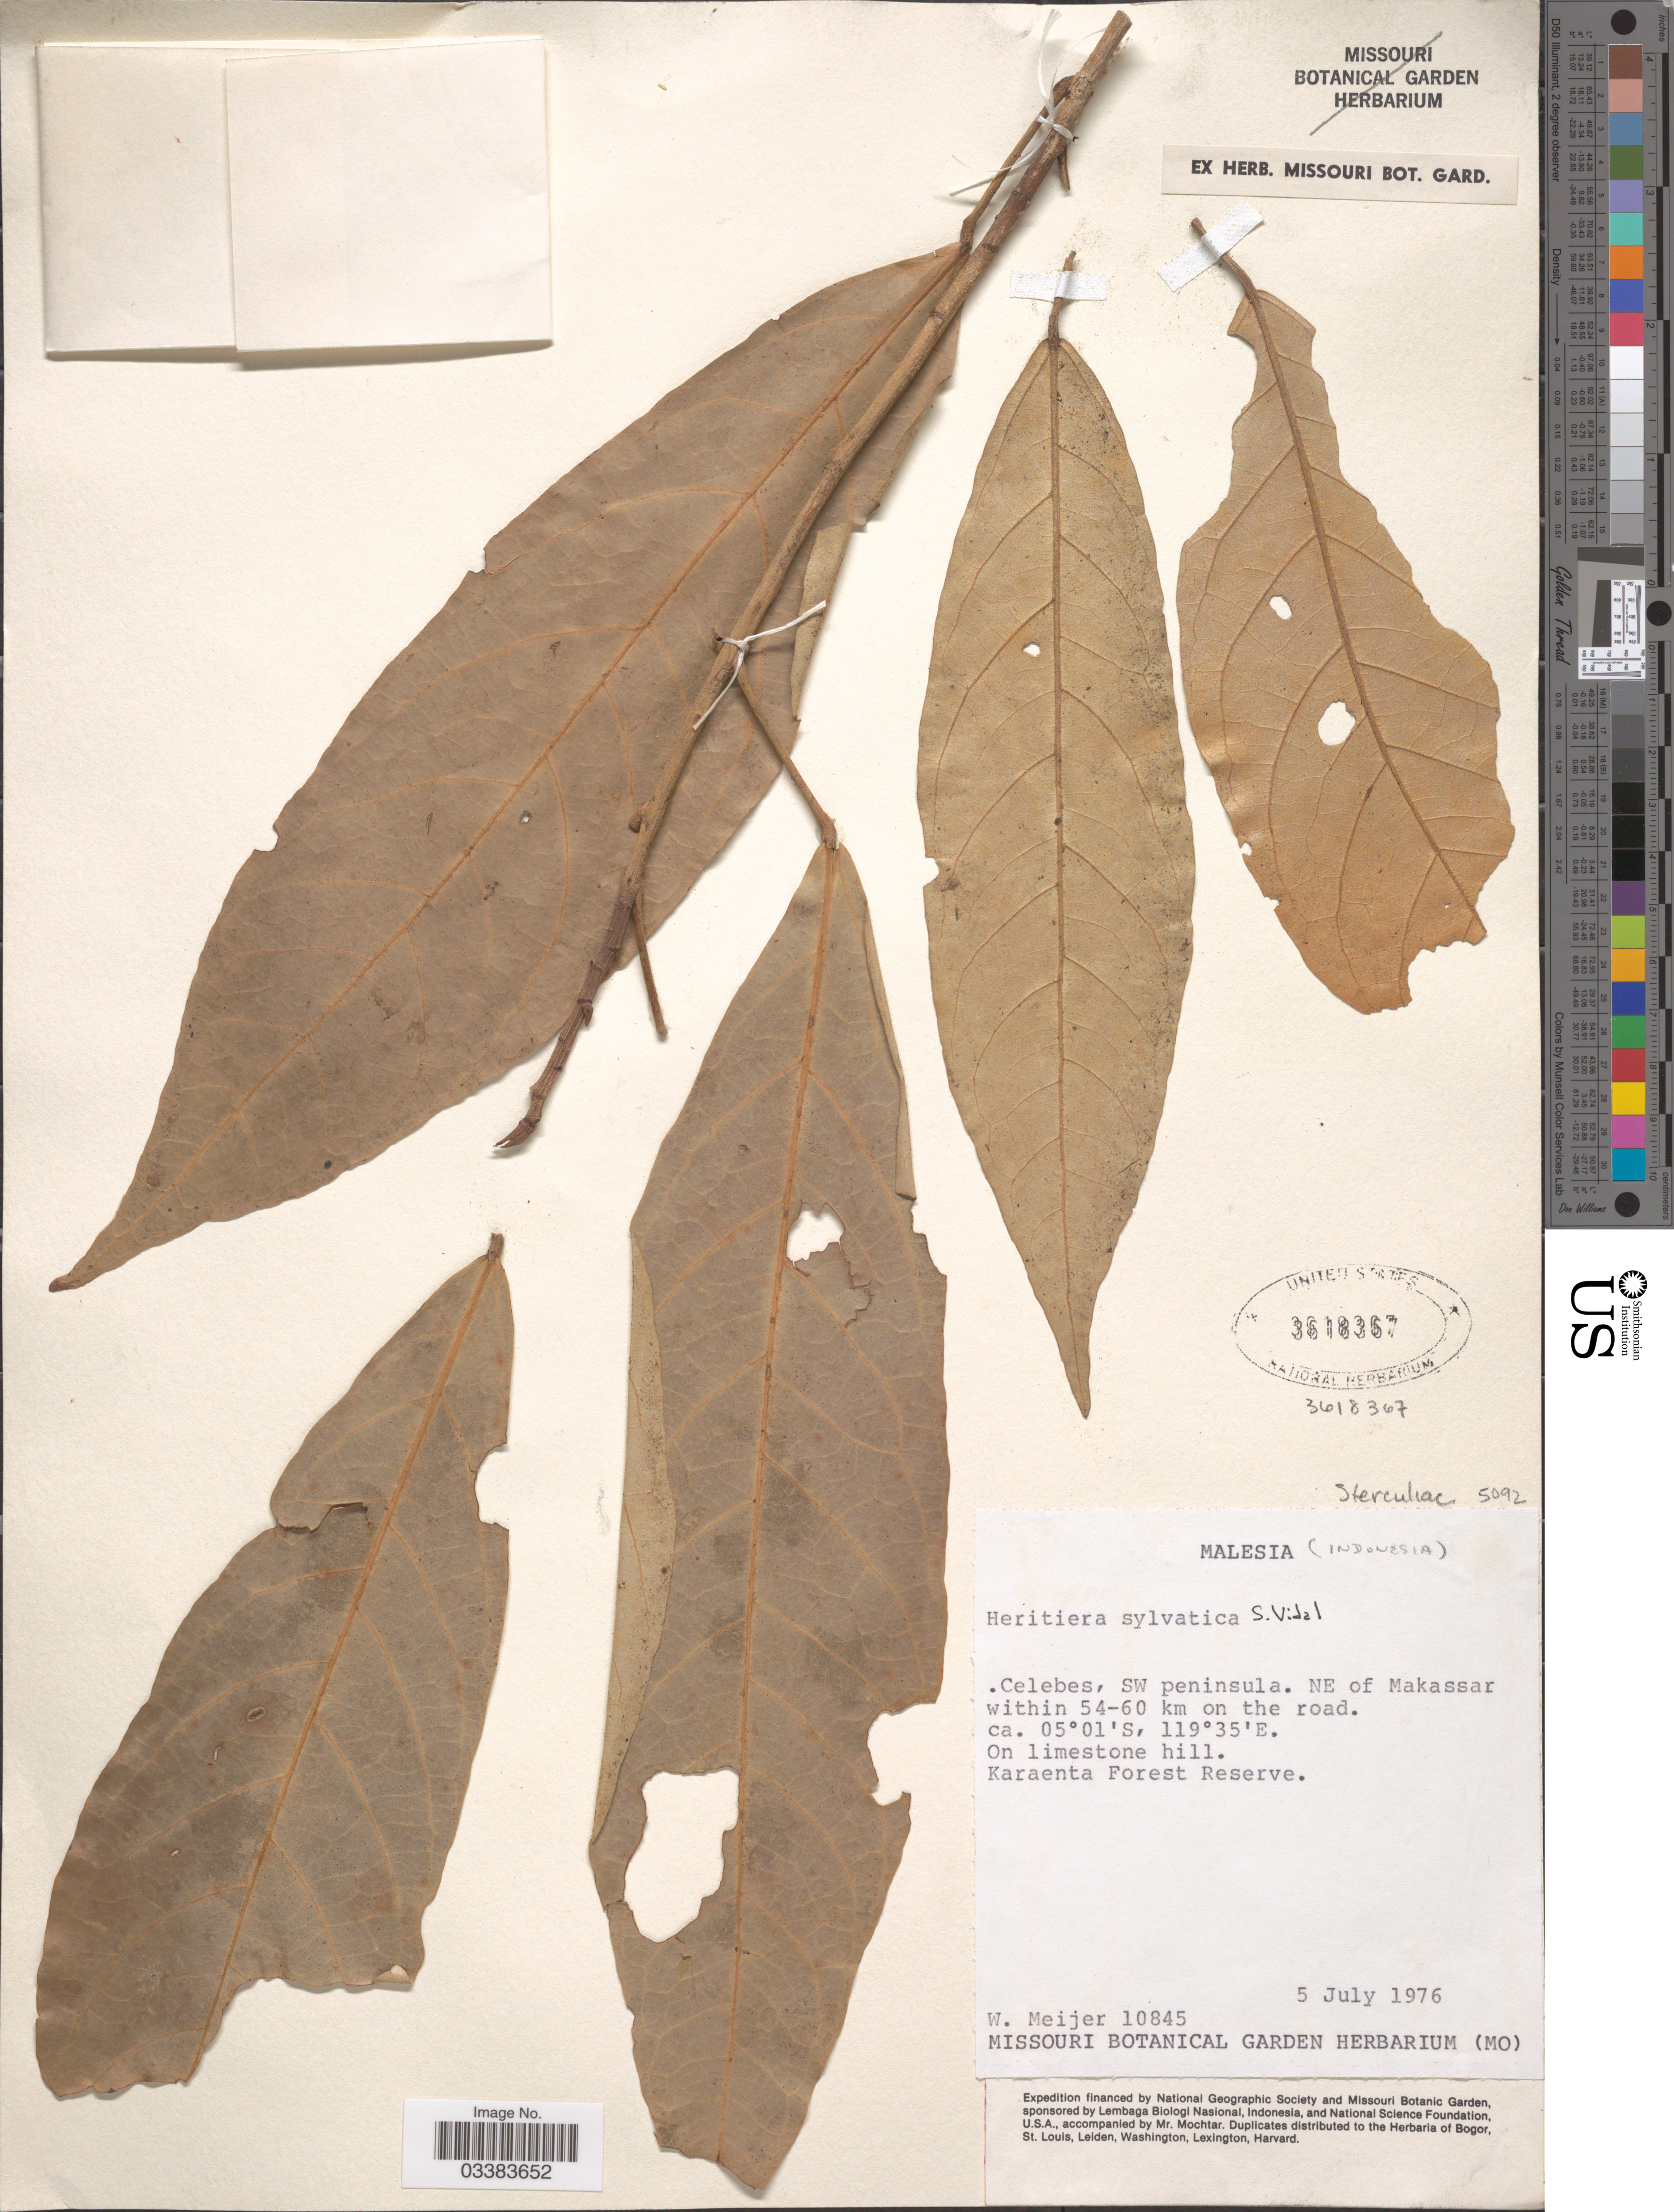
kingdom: Plantae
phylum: Tracheophyta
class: Magnoliopsida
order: Malvales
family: Malvaceae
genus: Heritiera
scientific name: Heritiera sylvatica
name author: S. Vidal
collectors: W. Meier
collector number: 10845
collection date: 1976-07-05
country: Indonesia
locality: Malesia (Indonesia). Celebes, SW peninsula. NE of Makassar within 54-60 km on the road. Karaenta Forest Reserve.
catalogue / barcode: US 3618367